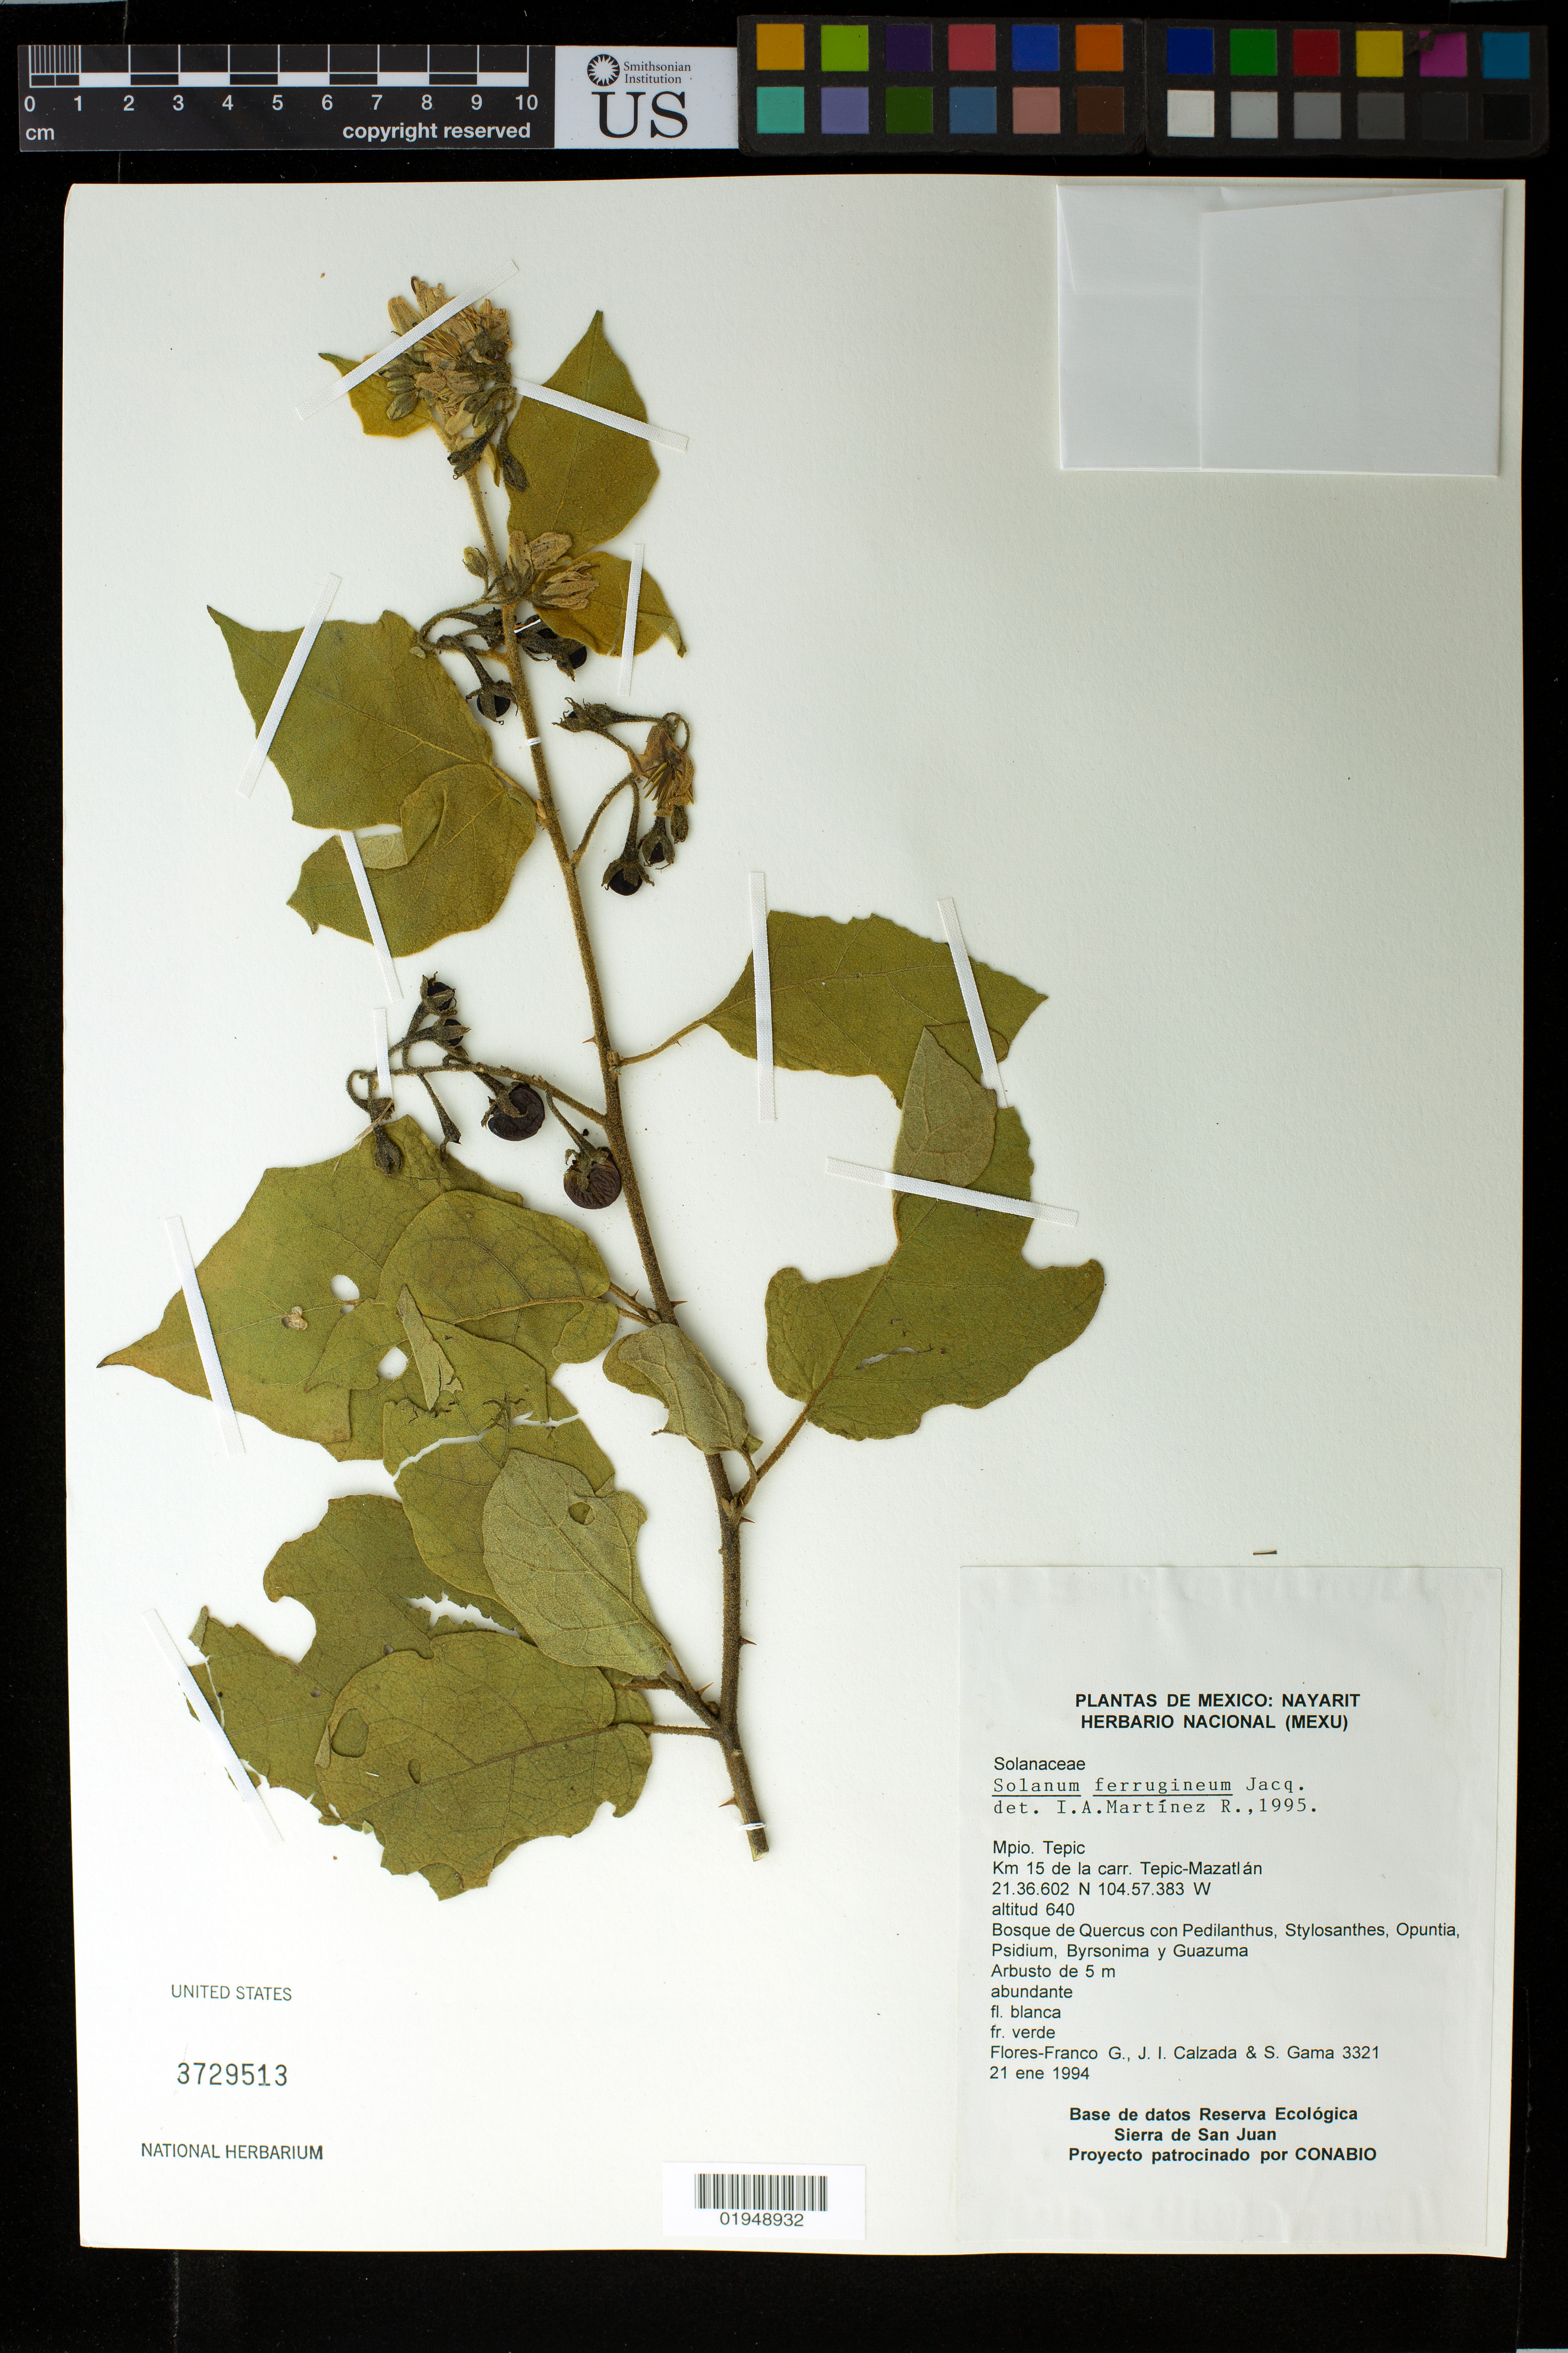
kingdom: Plantae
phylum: Tracheophyta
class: Magnoliopsida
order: Solanales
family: Solanaceae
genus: Solanum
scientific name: Solanum ferrugineum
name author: Jacq.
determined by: Martinez R., I. A.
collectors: G. Flores F., J. I. Calzada & S. Gama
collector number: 3321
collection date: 1994-01-21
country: Mexico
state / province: Nayarit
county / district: Tepic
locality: Km 15 de la carr. Tepic-Mazatlán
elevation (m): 640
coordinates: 21.36.602 N, 104.57.383 W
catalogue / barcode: US 3729513